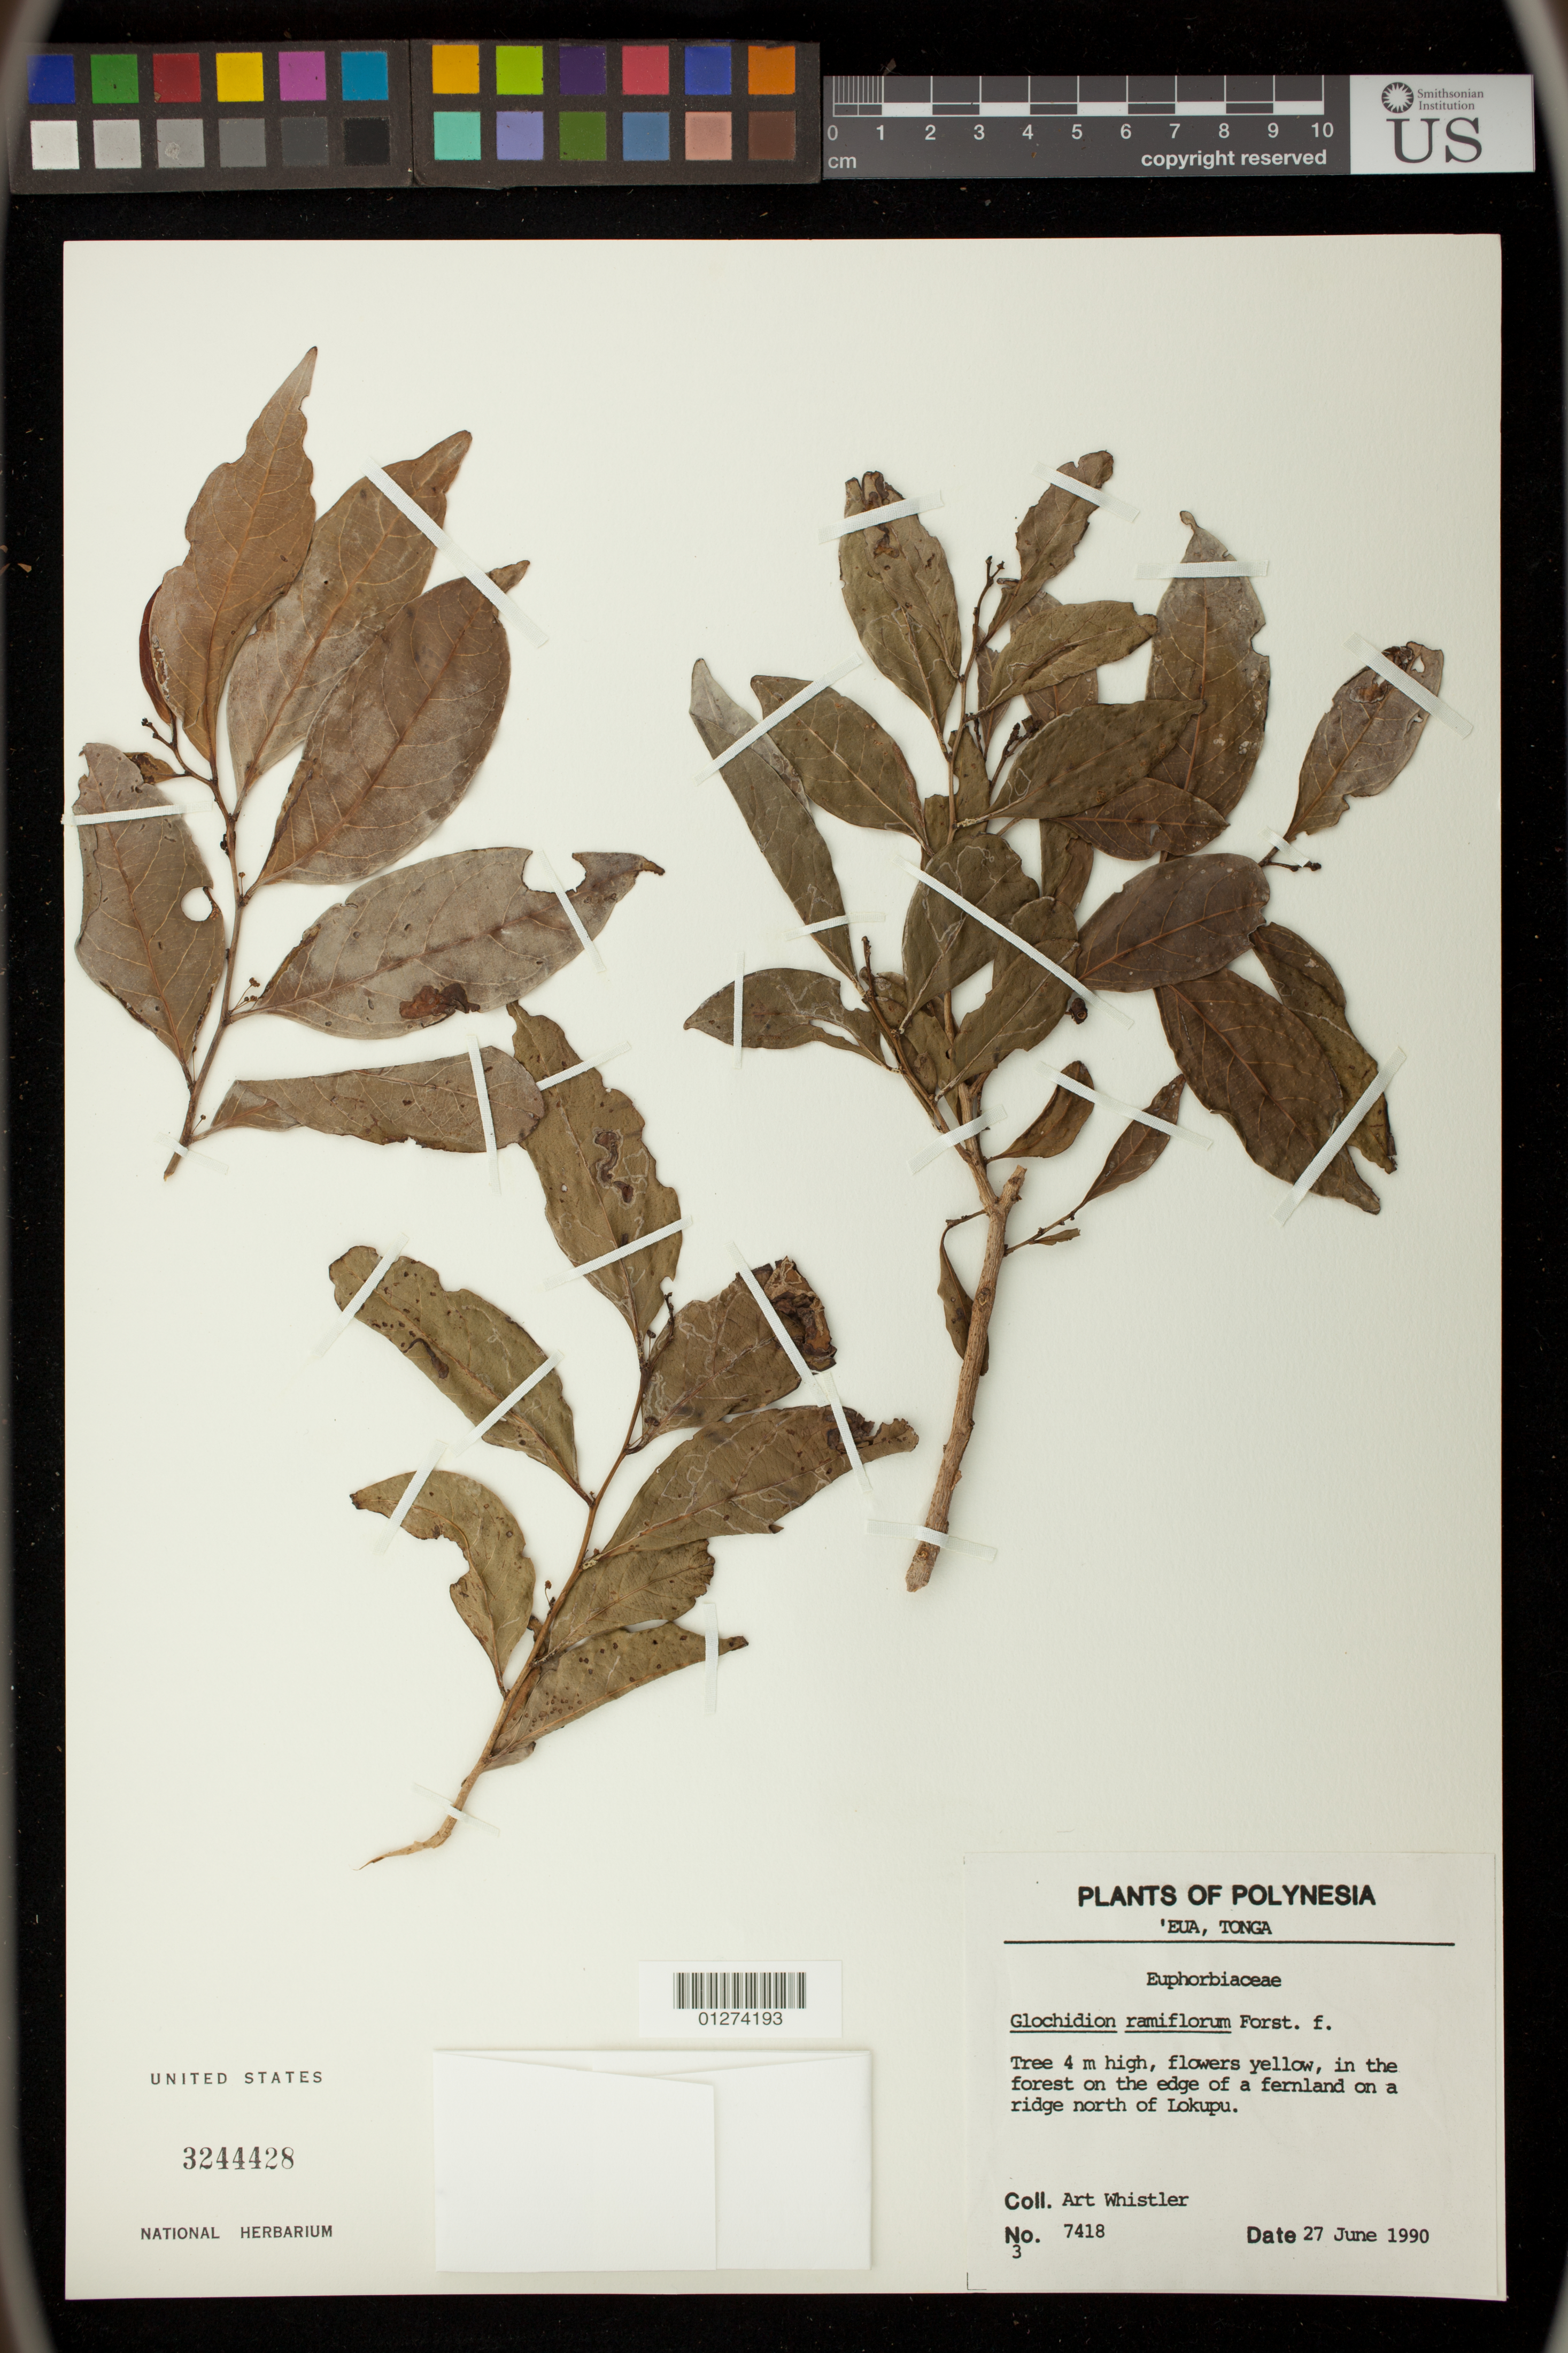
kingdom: Plantae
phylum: Tracheophyta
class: Magnoliopsida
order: Malpighiales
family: Phyllanthaceae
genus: Glochidion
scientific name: Glochidion ramiflorum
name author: J.R. Forst. & G. Forst.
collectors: A. Whistler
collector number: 7418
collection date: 1990-06-27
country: Tonga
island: Eua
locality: Ridge north of Lokupu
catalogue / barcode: US 3244428